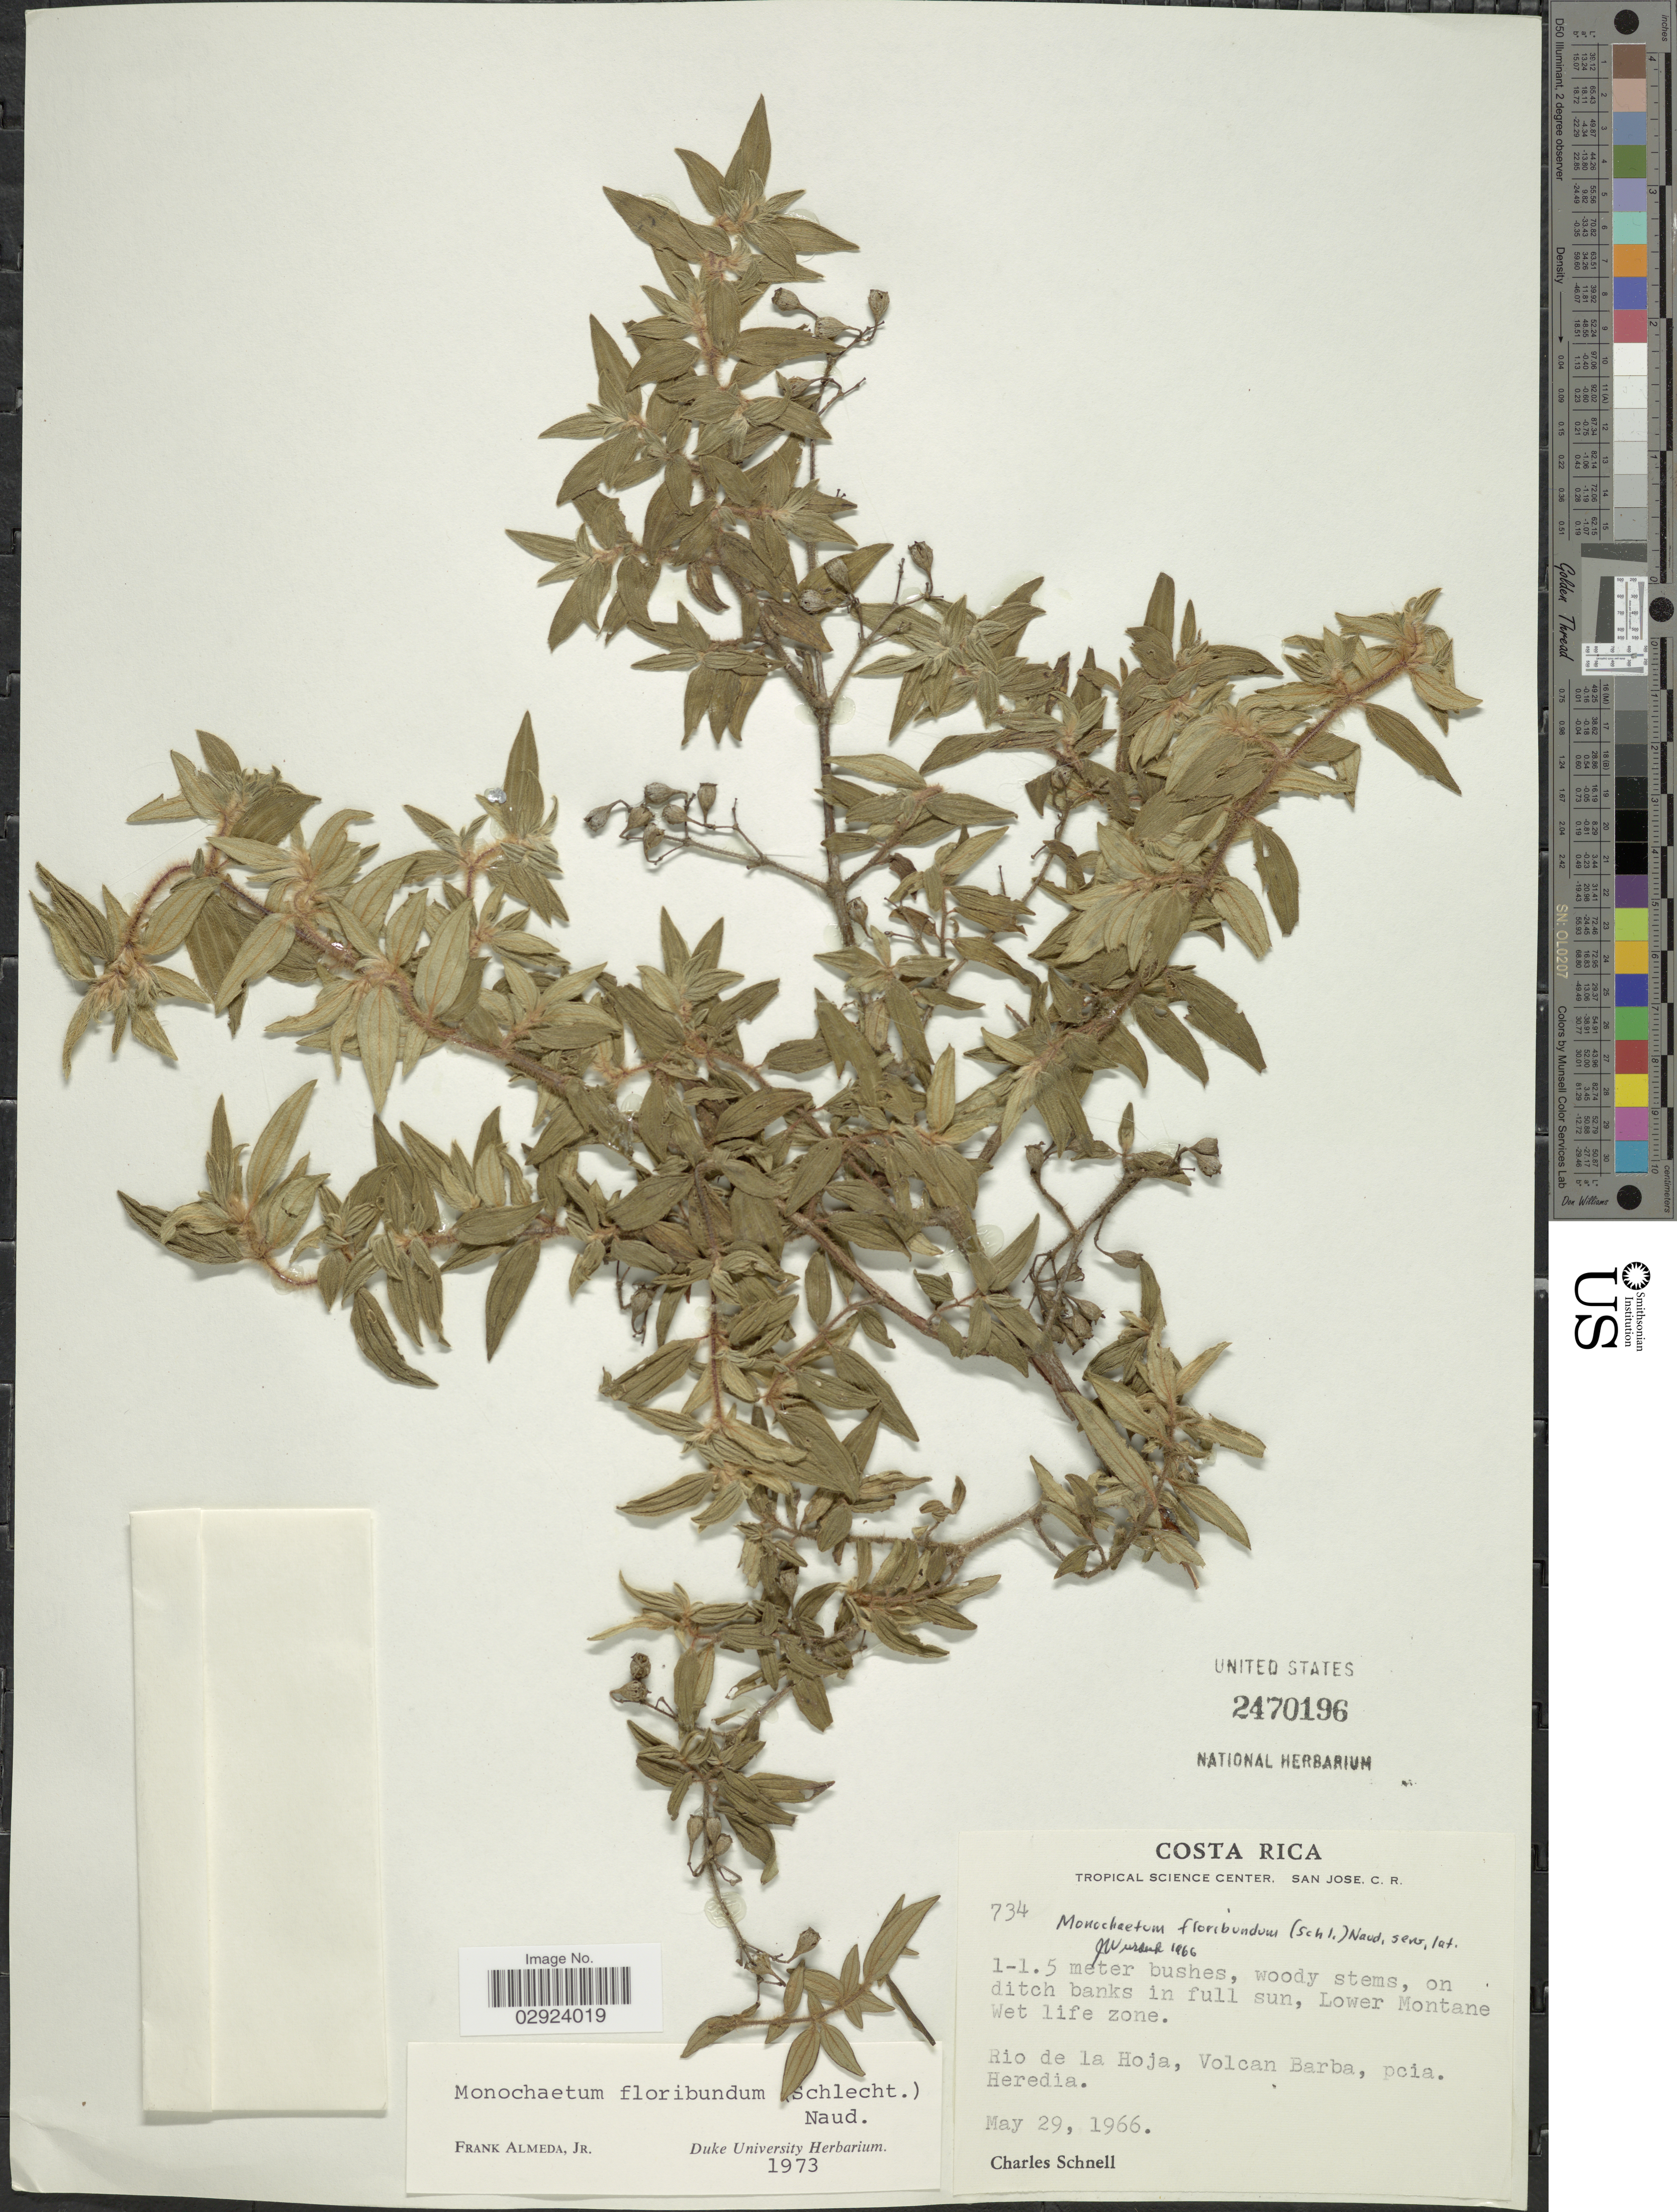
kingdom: Plantae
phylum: Tracheophyta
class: Magnoliopsida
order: Myrtales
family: Melastomataceae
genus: Monochaetum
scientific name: Monochaetum floribundum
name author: (Schltdl.) Naudin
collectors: C. Schnell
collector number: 734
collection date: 1966-05-29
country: Costa Rica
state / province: Heredia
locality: Rio de la Hoja, Volcan Barva. Lower Montane Wel life zone.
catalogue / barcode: US 2470196